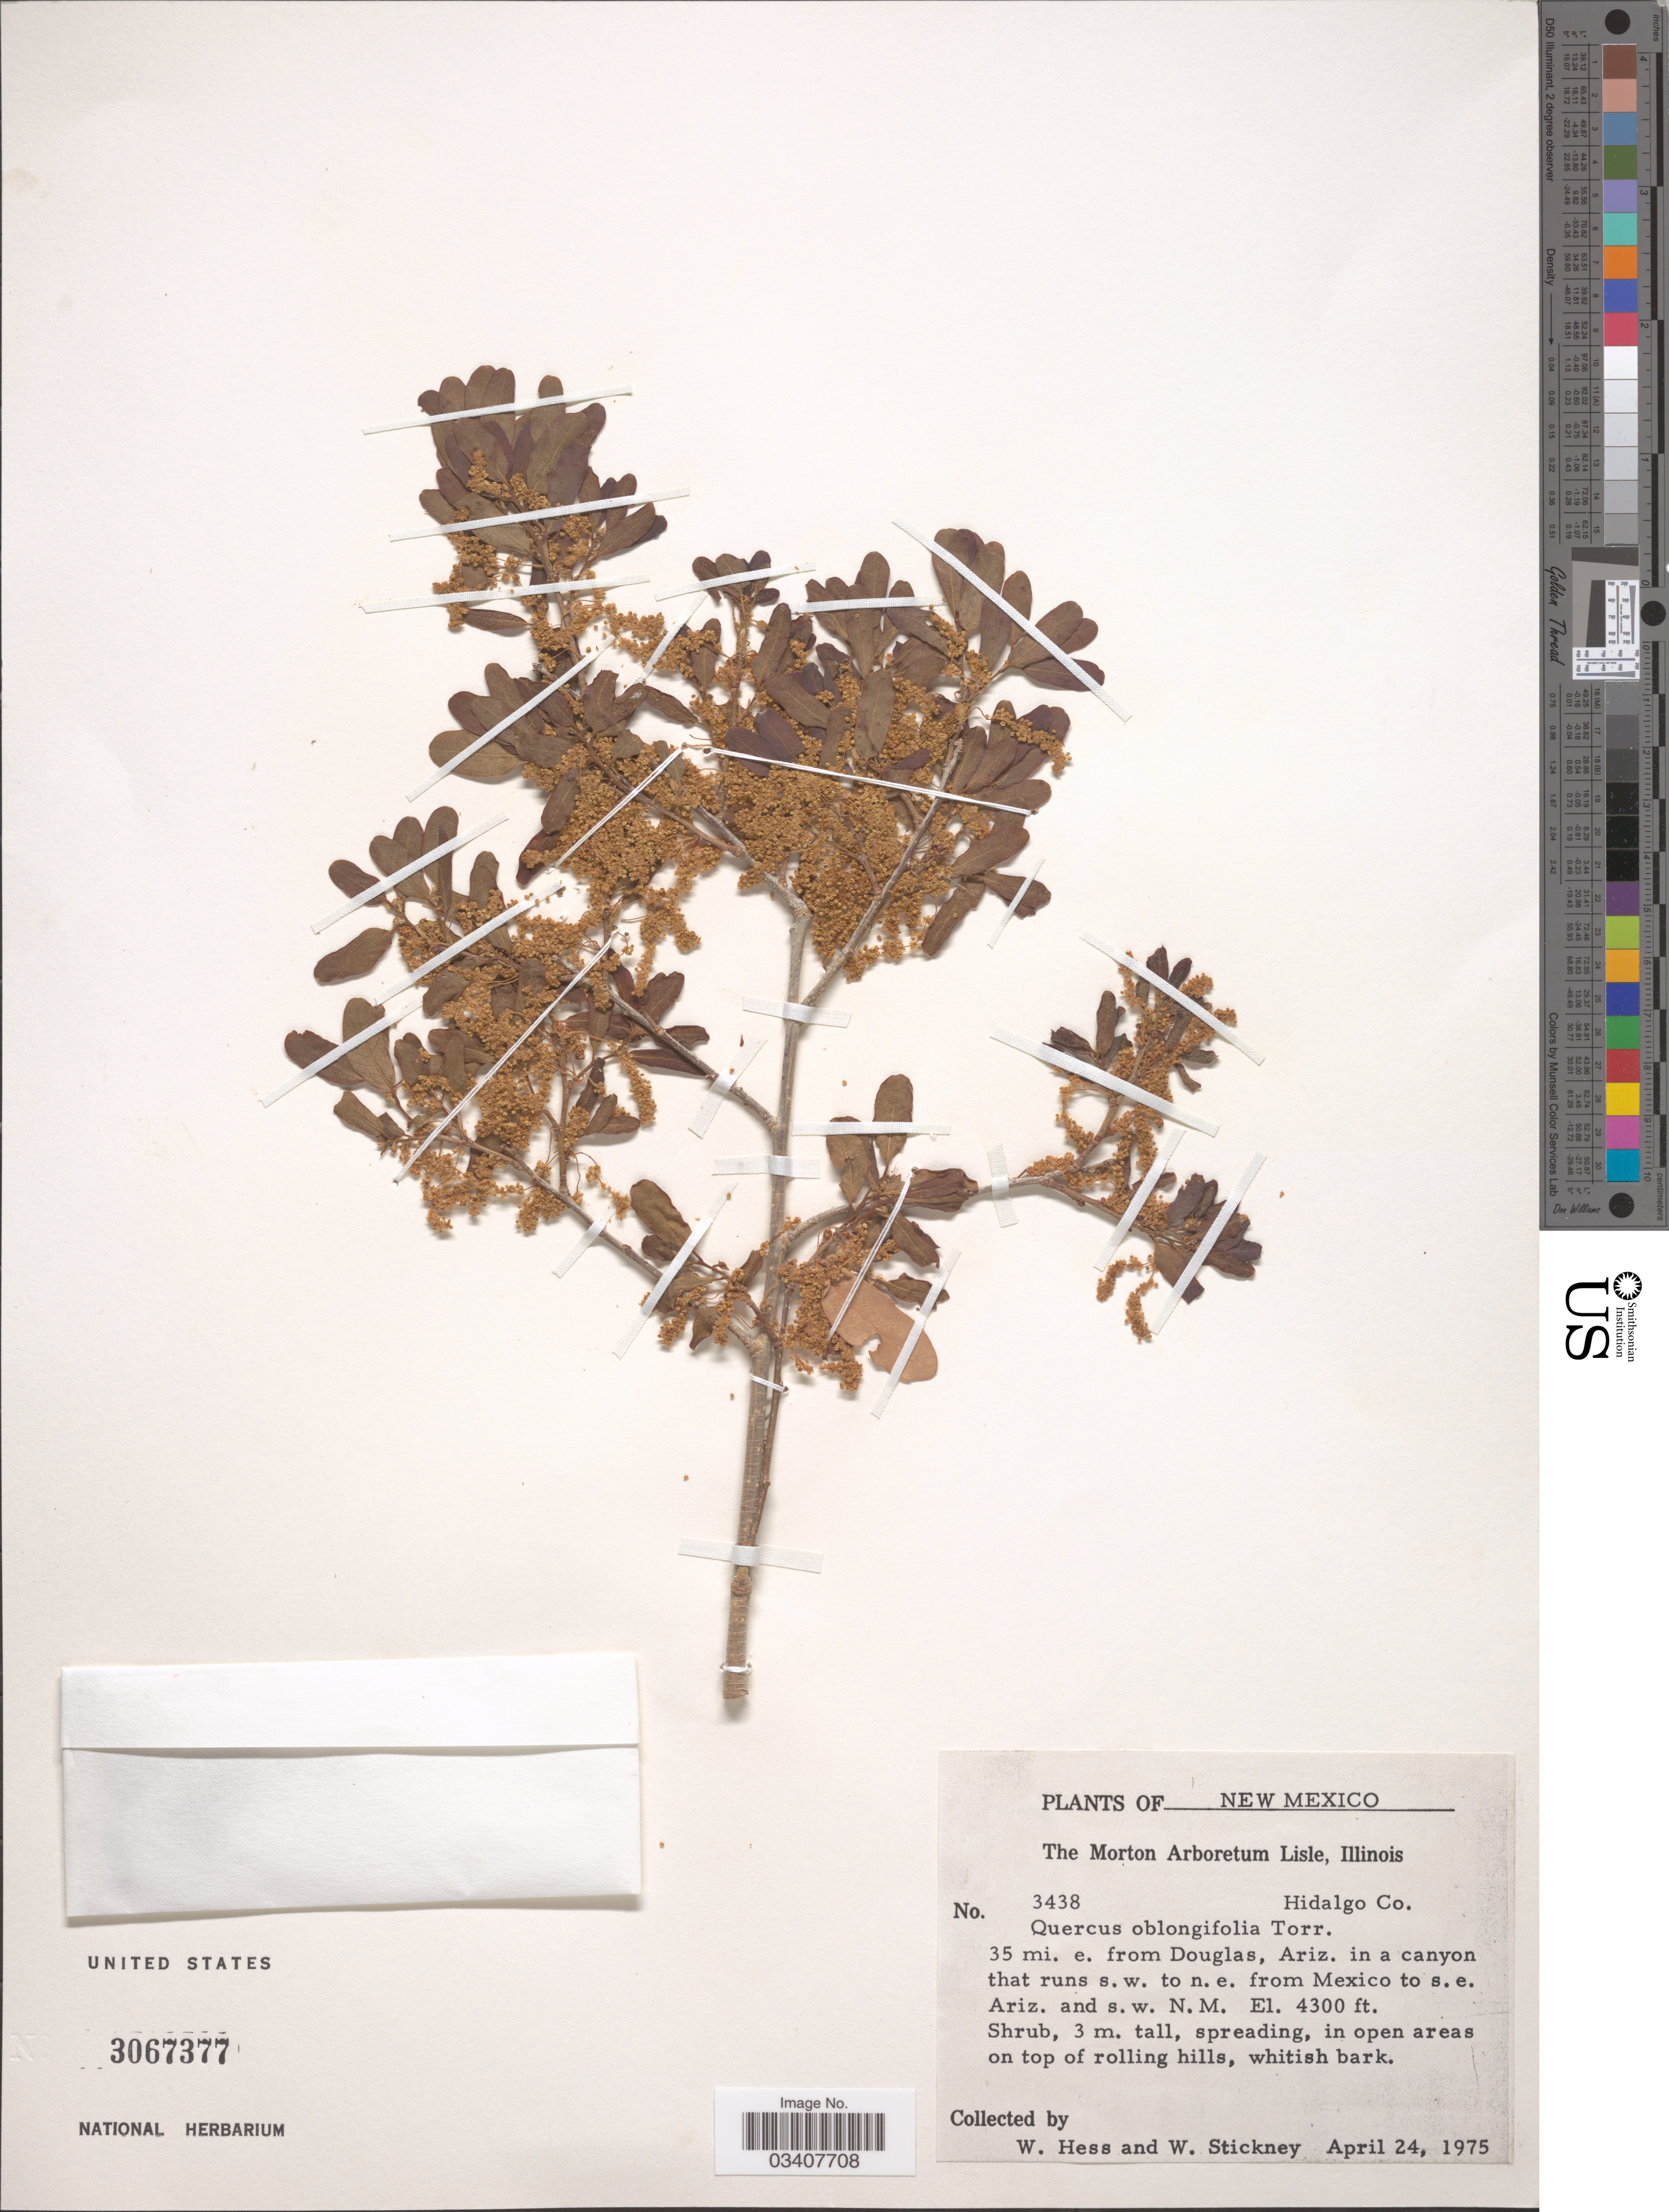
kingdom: Plantae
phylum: Tracheophyta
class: Magnoliopsida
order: Fagales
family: Fagaceae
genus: Quercus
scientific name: Quercus oblongifolia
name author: Torr.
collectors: W. Hess & W. Stickney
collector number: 3438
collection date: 1975-04-24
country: United States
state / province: New Mexico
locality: Hidalgo Co. 35 mi. e. from Douglas, Ariz. in a canyon that runs s.w. to n.e. from Mexico to s.e. Ariz. and s.w. N.M.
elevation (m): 1311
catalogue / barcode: US 3067377